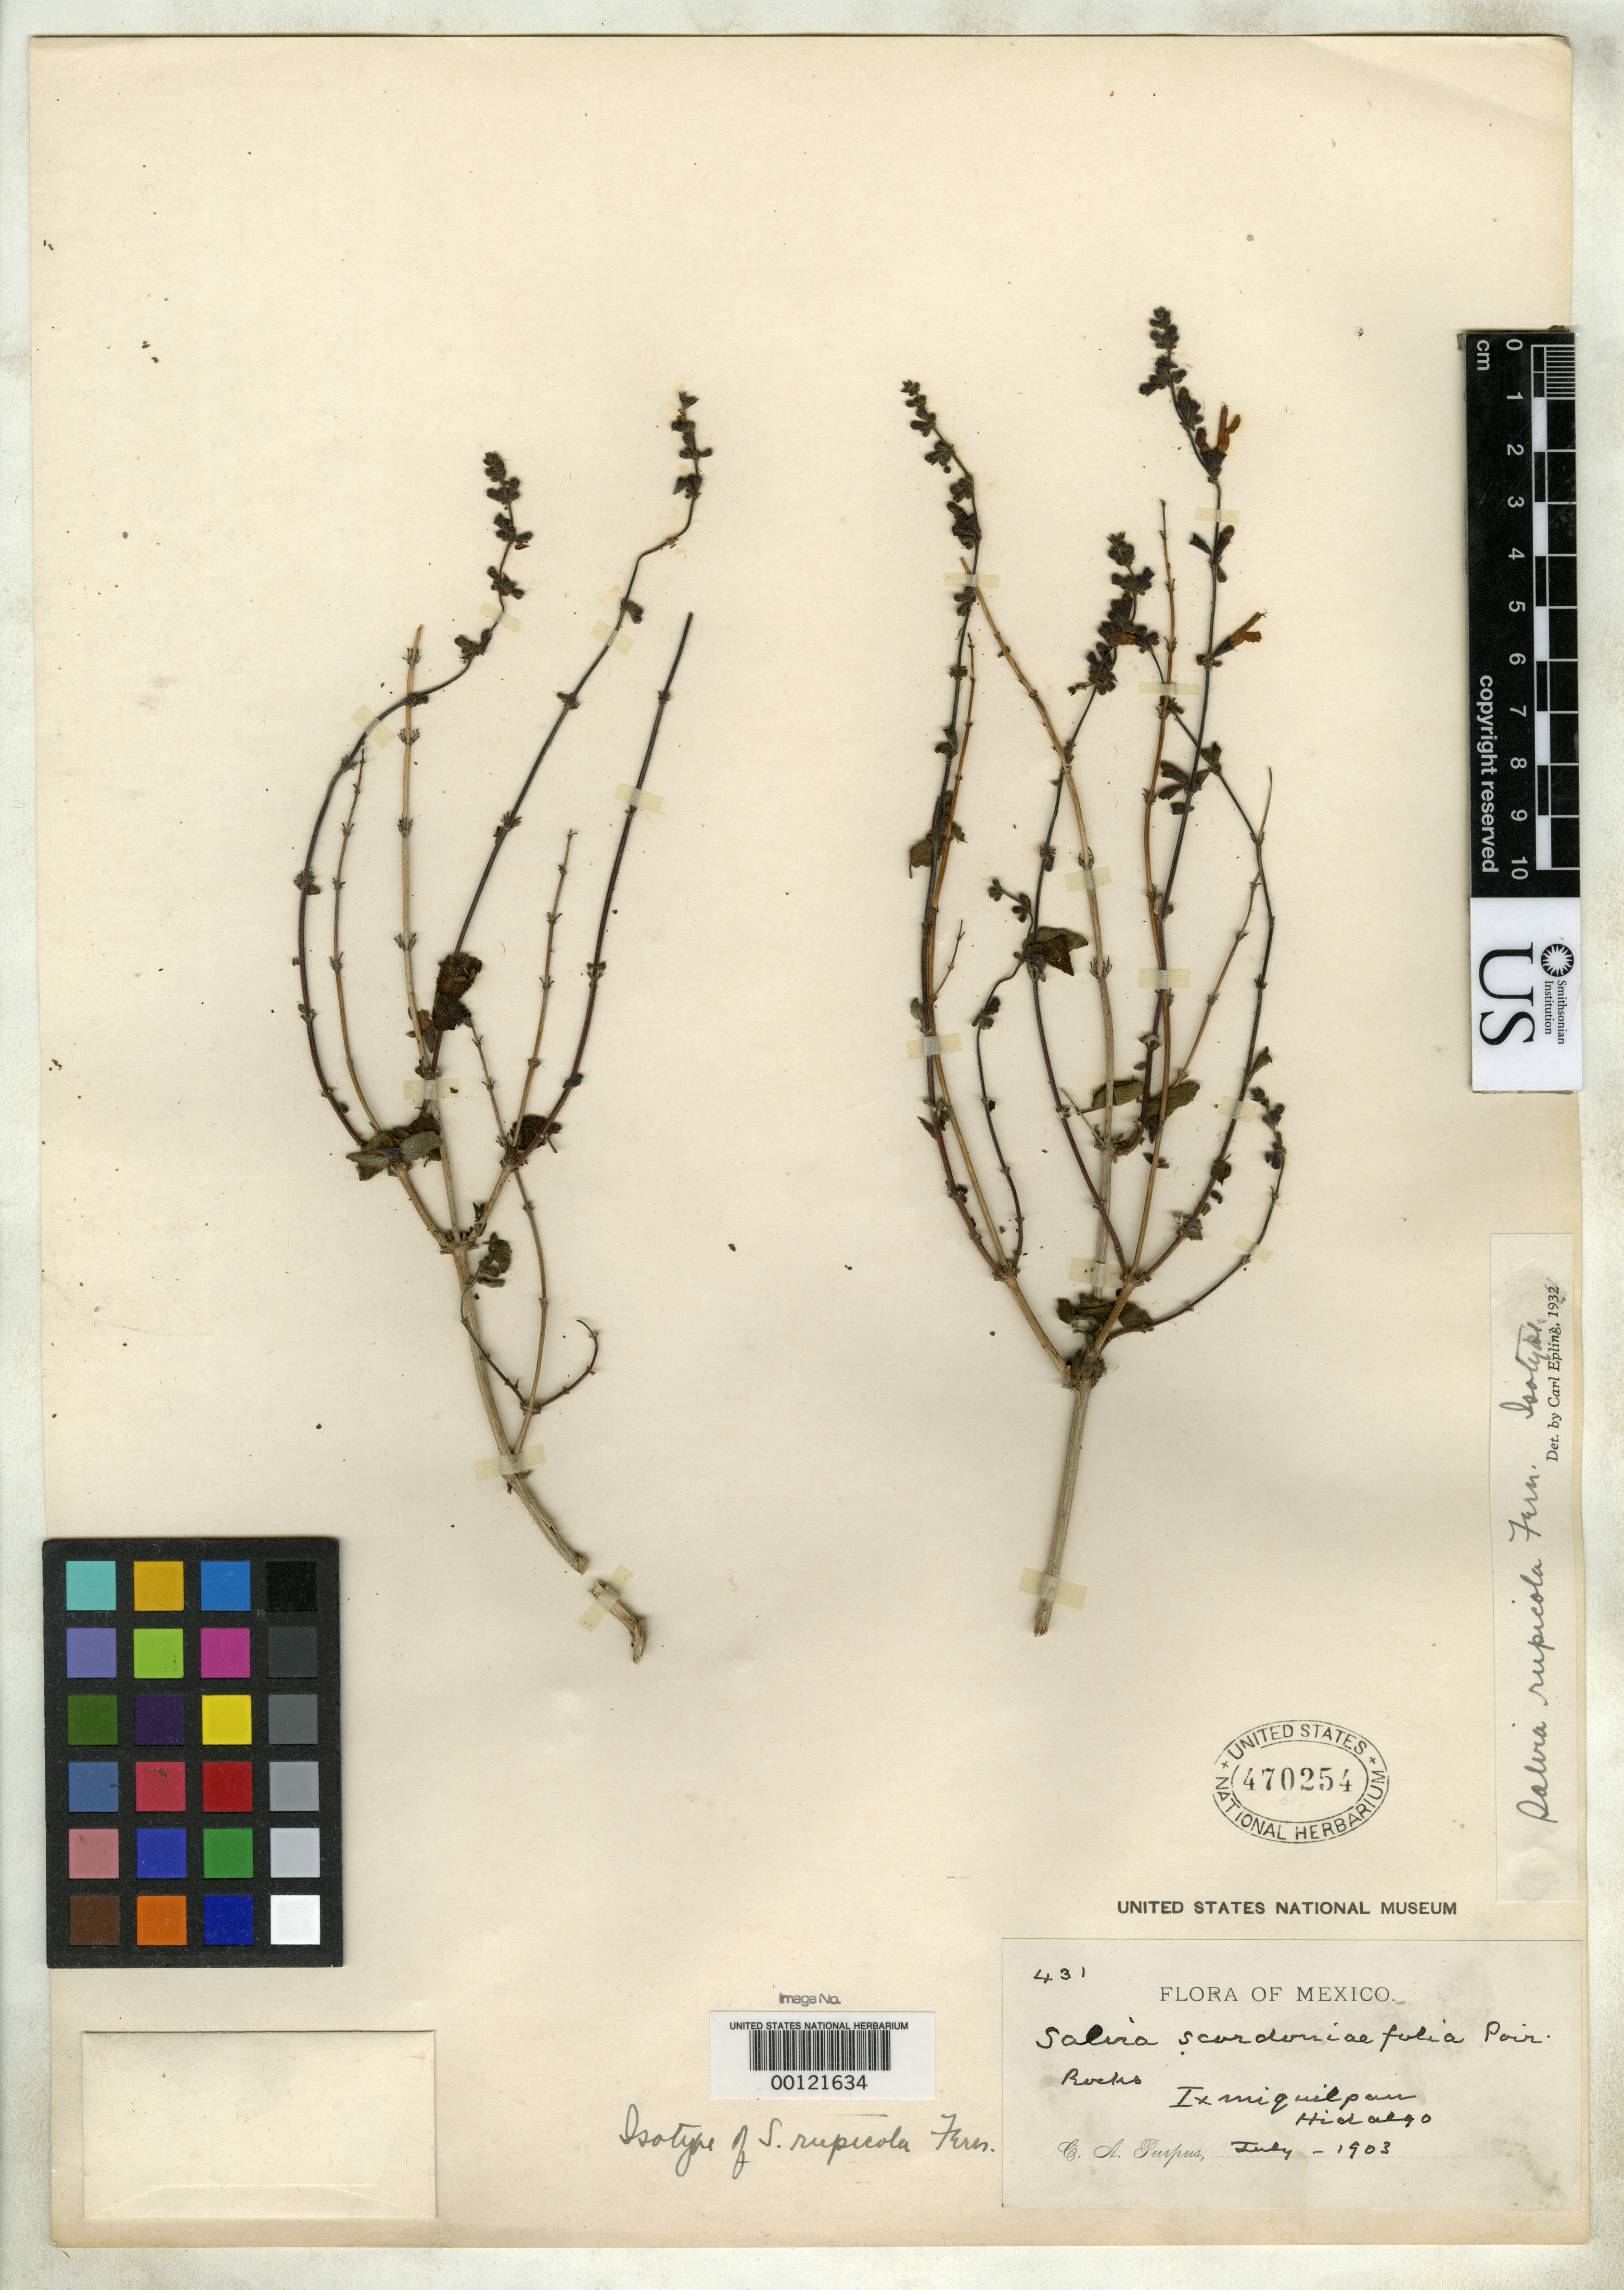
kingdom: Plantae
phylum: Tracheophyta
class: Magnoliopsida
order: Lamiales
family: Lamiaceae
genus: Salvia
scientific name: Salvia rupicola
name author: Fernald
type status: Isotype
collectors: C. A. Purpus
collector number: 431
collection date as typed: Jul 1903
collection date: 1903-07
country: Mexico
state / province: Hidalgo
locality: Ixmiquilpan.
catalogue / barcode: US 470254